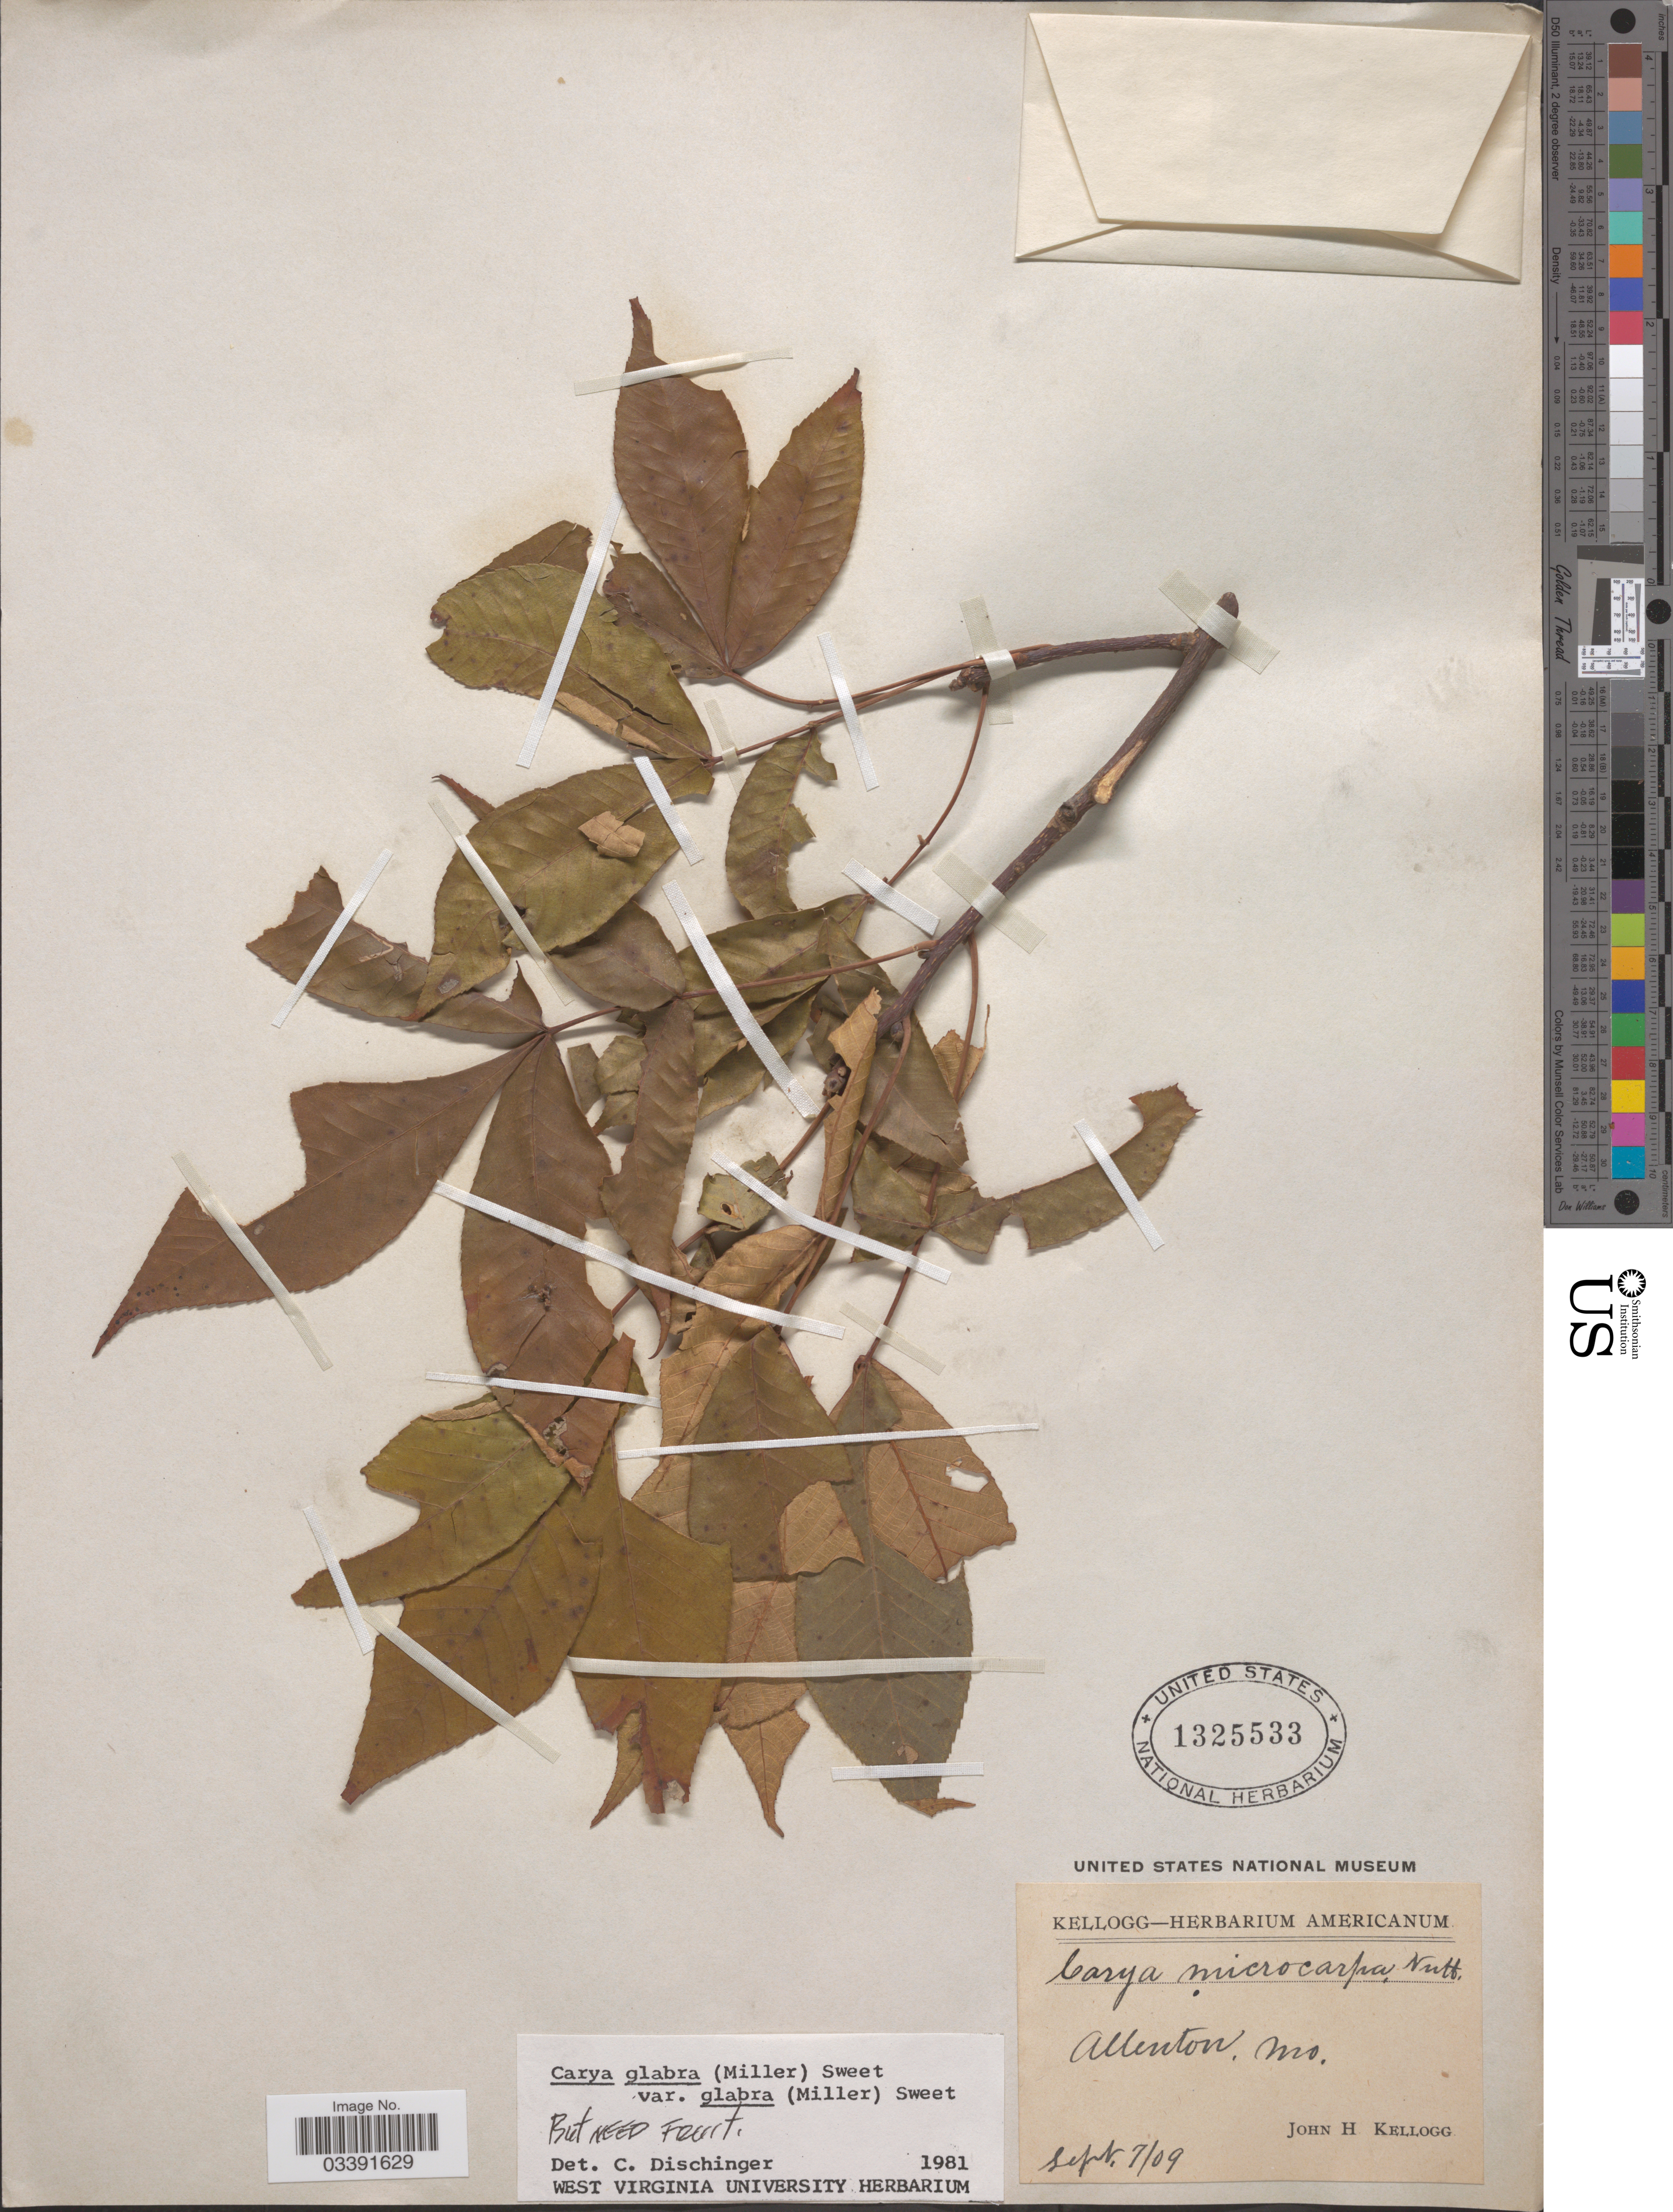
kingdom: Plantae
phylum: Tracheophyta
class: Magnoliopsida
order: Fagales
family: Juglandaceae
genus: Carya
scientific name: Carya glabra var. glabra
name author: (Mill.) Sweet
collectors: J. H. Kellogg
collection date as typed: Transcribed d/m/y: 7/9/9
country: United States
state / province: Missouri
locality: Allenton.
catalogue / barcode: US 1325533